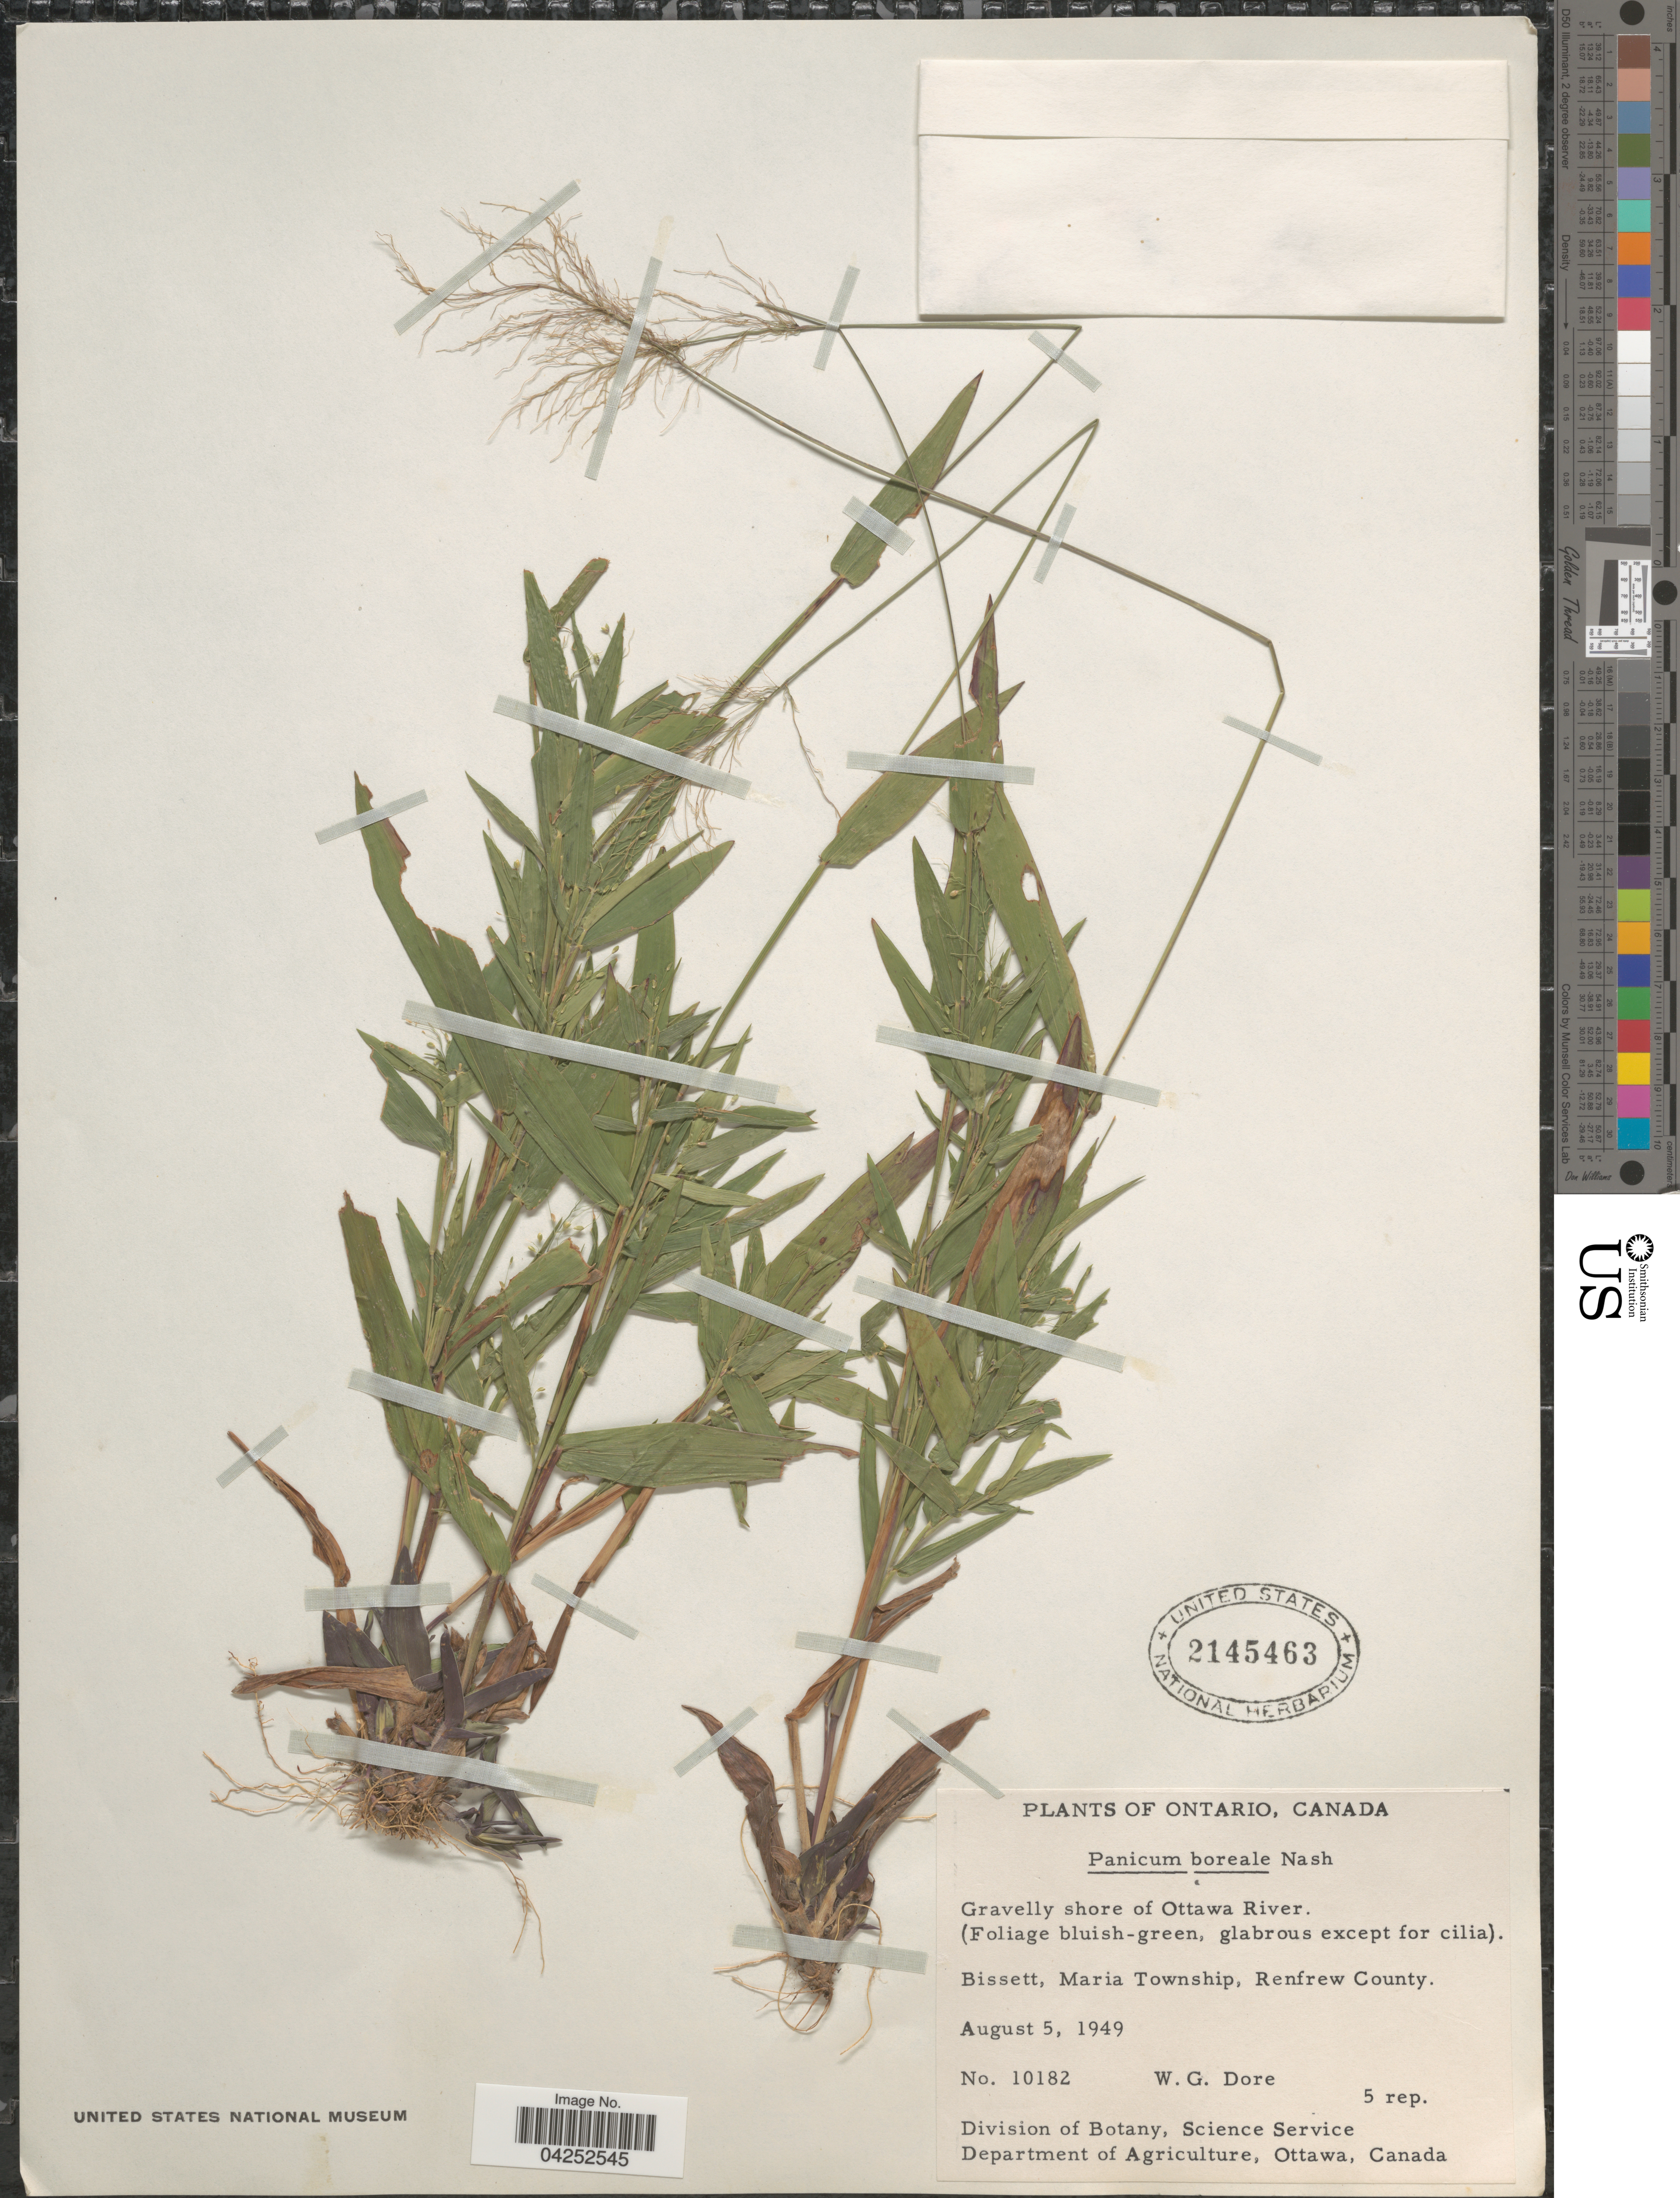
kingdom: Plantae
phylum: Tracheophyta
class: Liliopsida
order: Poales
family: Poaceae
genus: Dichanthelium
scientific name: Dichanthelium boreale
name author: (Nash) Freckmann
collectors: W. Dore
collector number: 10182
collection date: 1949-08-05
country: Canada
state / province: Ontario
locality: Bissett, Maria Township, Renfrew County.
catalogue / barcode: US 2145463